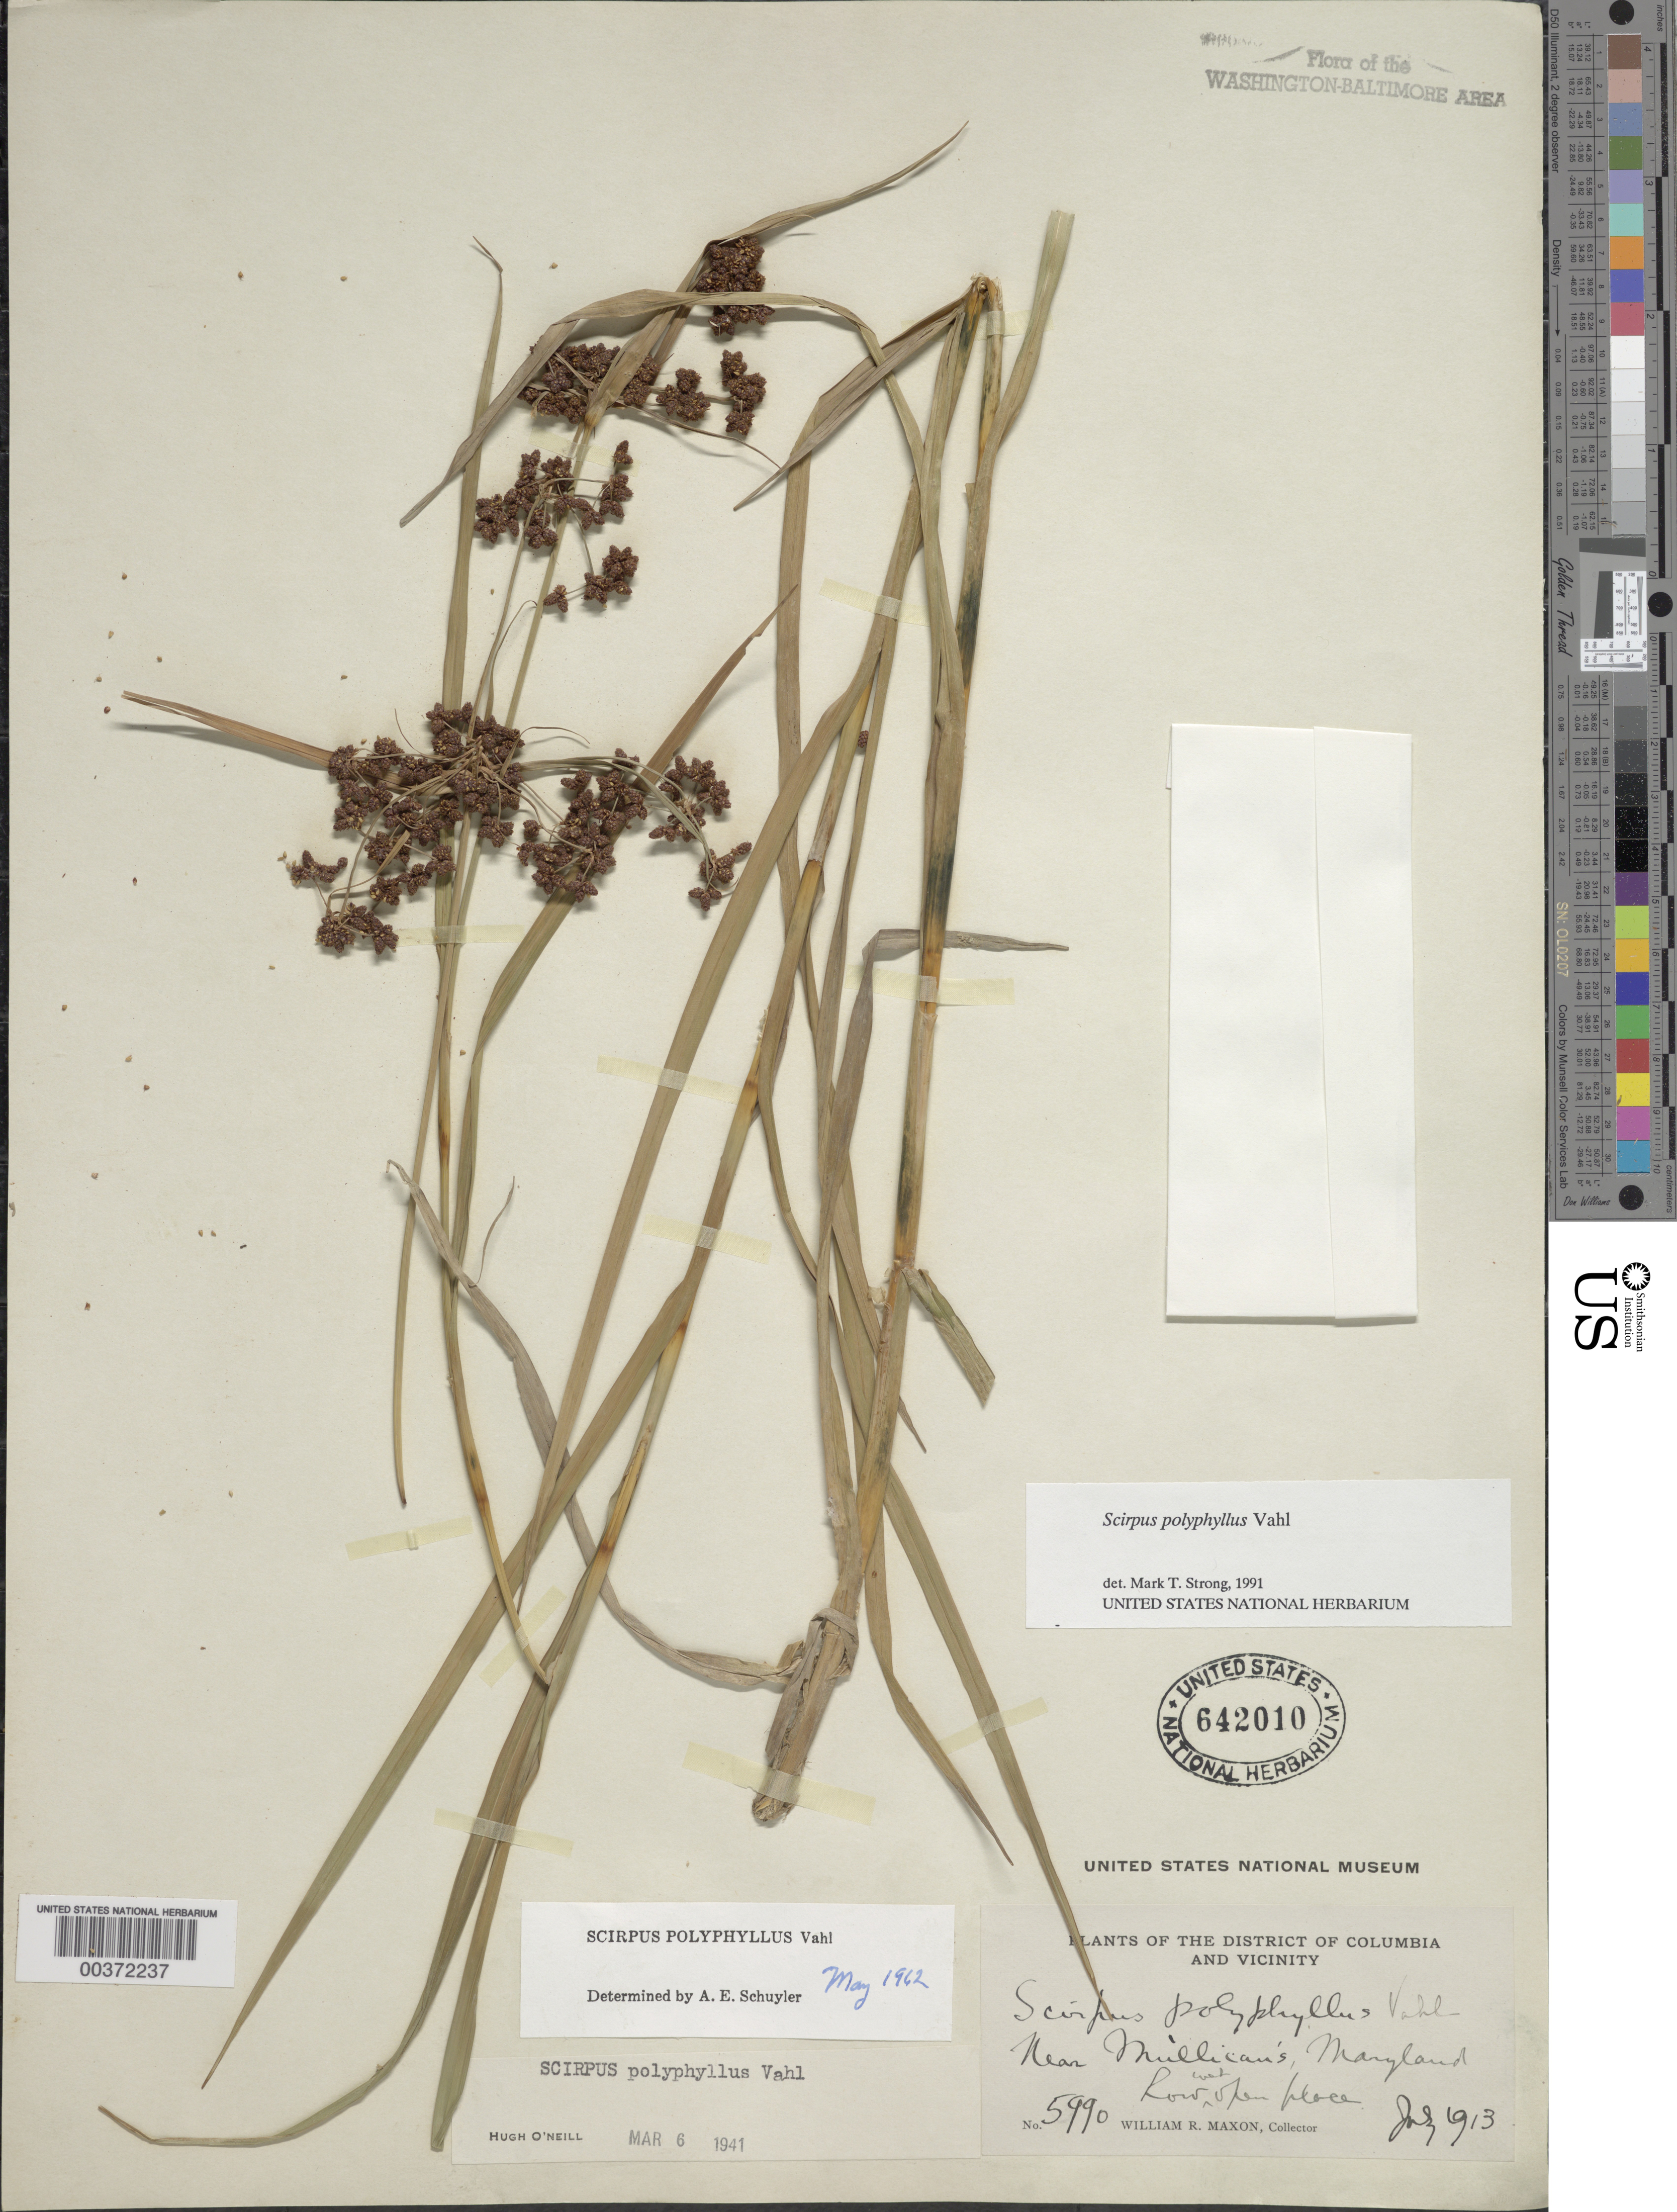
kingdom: Plantae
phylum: Tracheophyta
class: Liliopsida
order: Poales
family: Cyperaceae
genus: Scirpus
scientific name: Scirpus polyphyllus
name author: Vahl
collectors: W. R. Maxon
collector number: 5990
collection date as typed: Jul 1913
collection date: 1913-07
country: United States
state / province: Maryland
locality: Mullicans vicinity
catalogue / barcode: US 642010